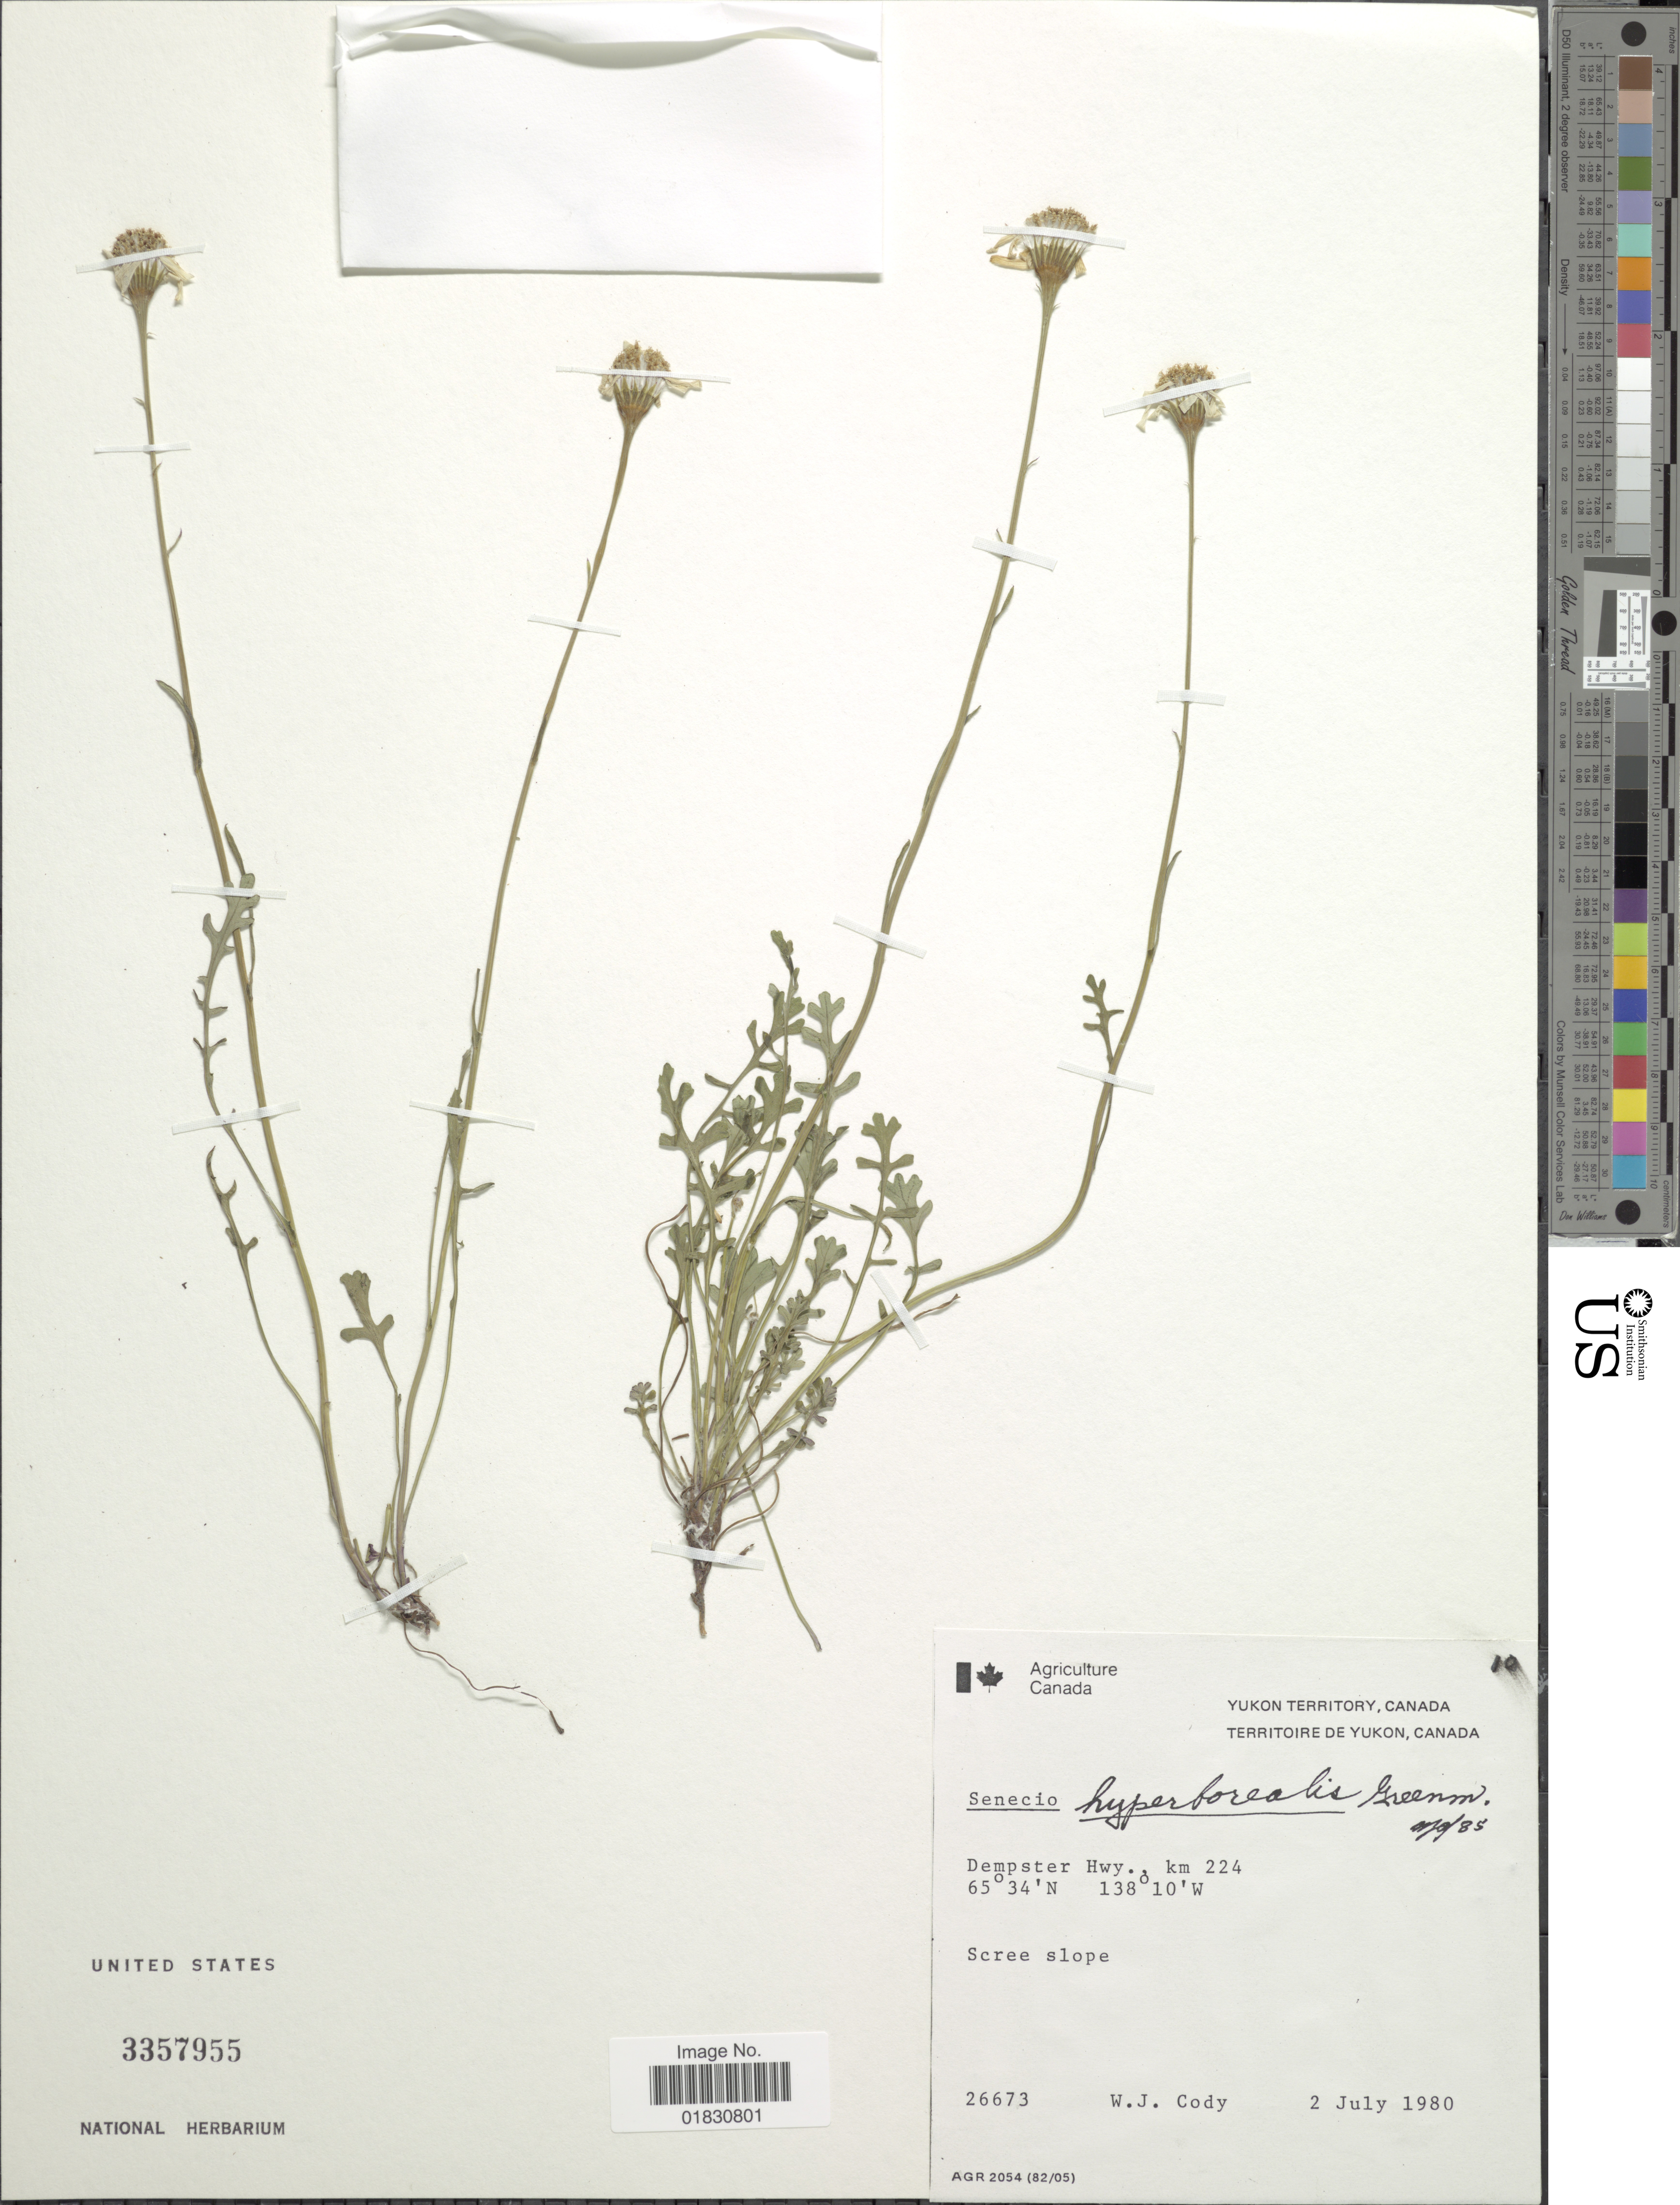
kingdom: Plantae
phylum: Tracheophyta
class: Magnoliopsida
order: Asterales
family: Asteraceae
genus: Packera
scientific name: Packera hyperborealis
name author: (Greene) Á. Löve & D. Löve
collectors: W. Cody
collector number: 26673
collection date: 1980-07-02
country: Canada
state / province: Yukon Territory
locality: Dempster Hwy., km 224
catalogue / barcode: US 3357955